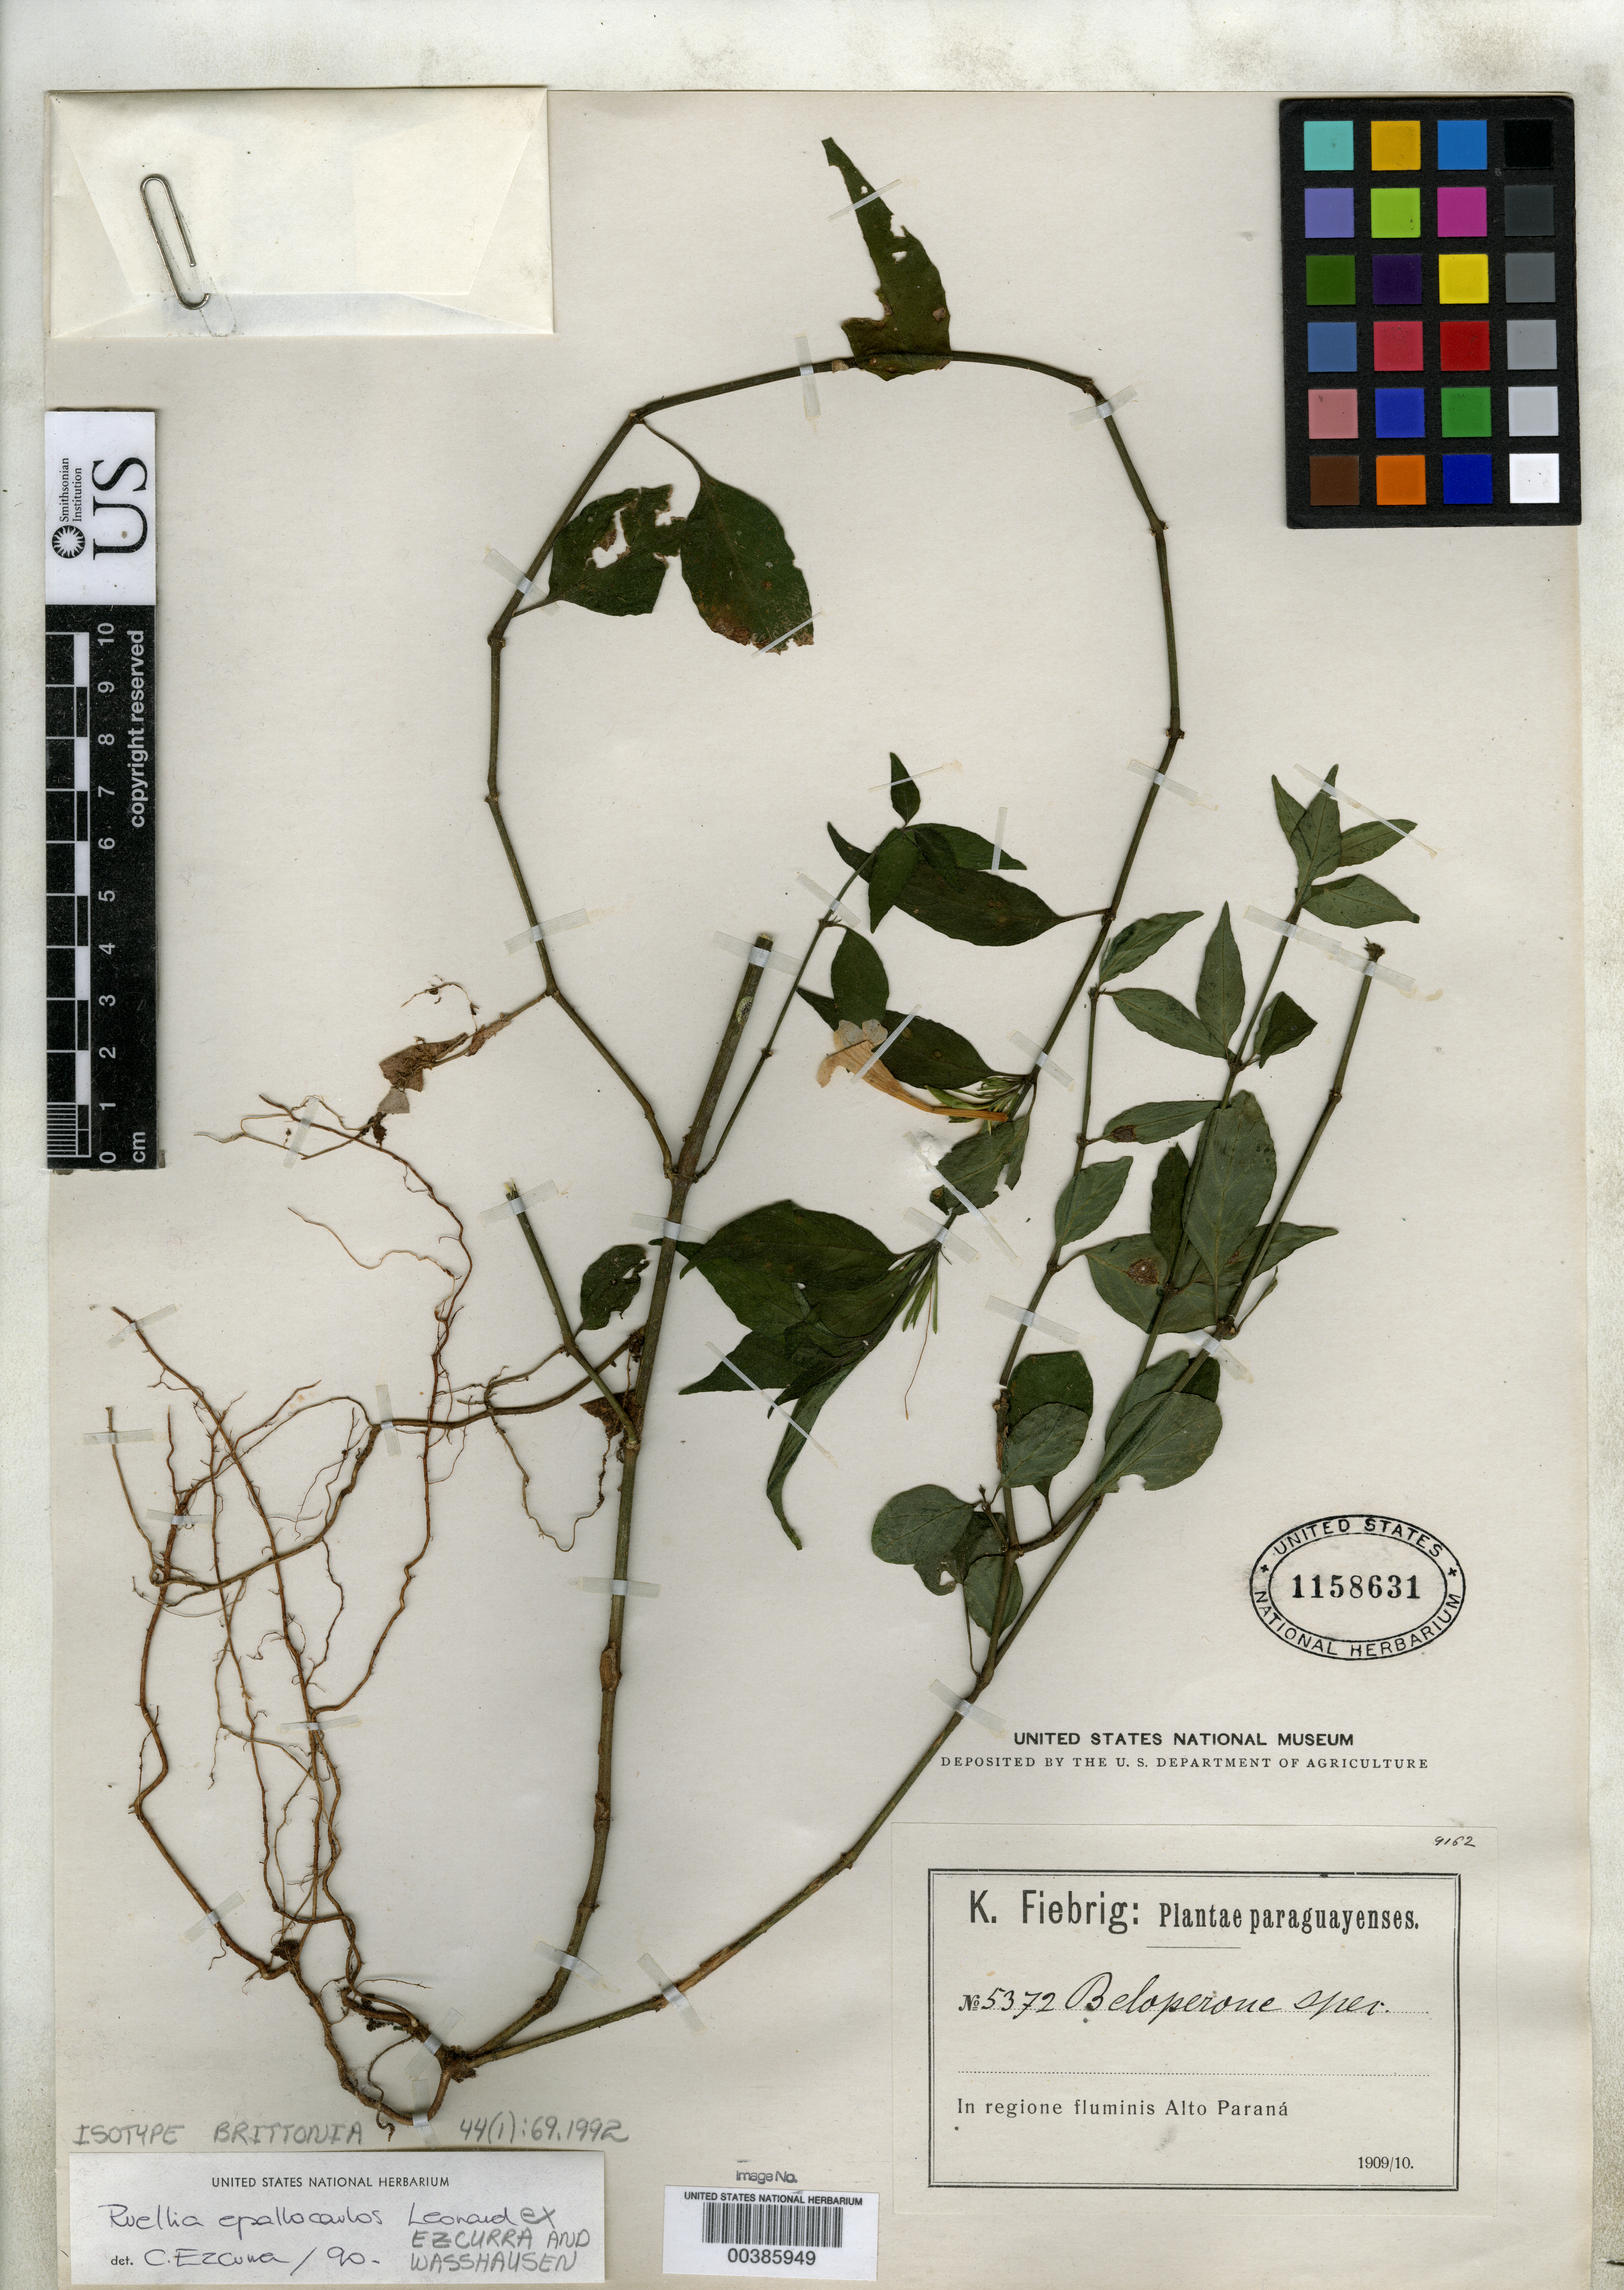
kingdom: Plantae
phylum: Tracheophyta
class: Magnoliopsida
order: Lamiales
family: Acanthaceae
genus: Ruellia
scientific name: Ruellia epallocaulos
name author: Leonard ex C. Ezcurra & Wassh.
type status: Isotype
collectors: K. Fiebrig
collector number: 5372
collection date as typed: Oct 1909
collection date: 1909-10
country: Paraguay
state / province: Alto Paraná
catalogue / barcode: US 1158631